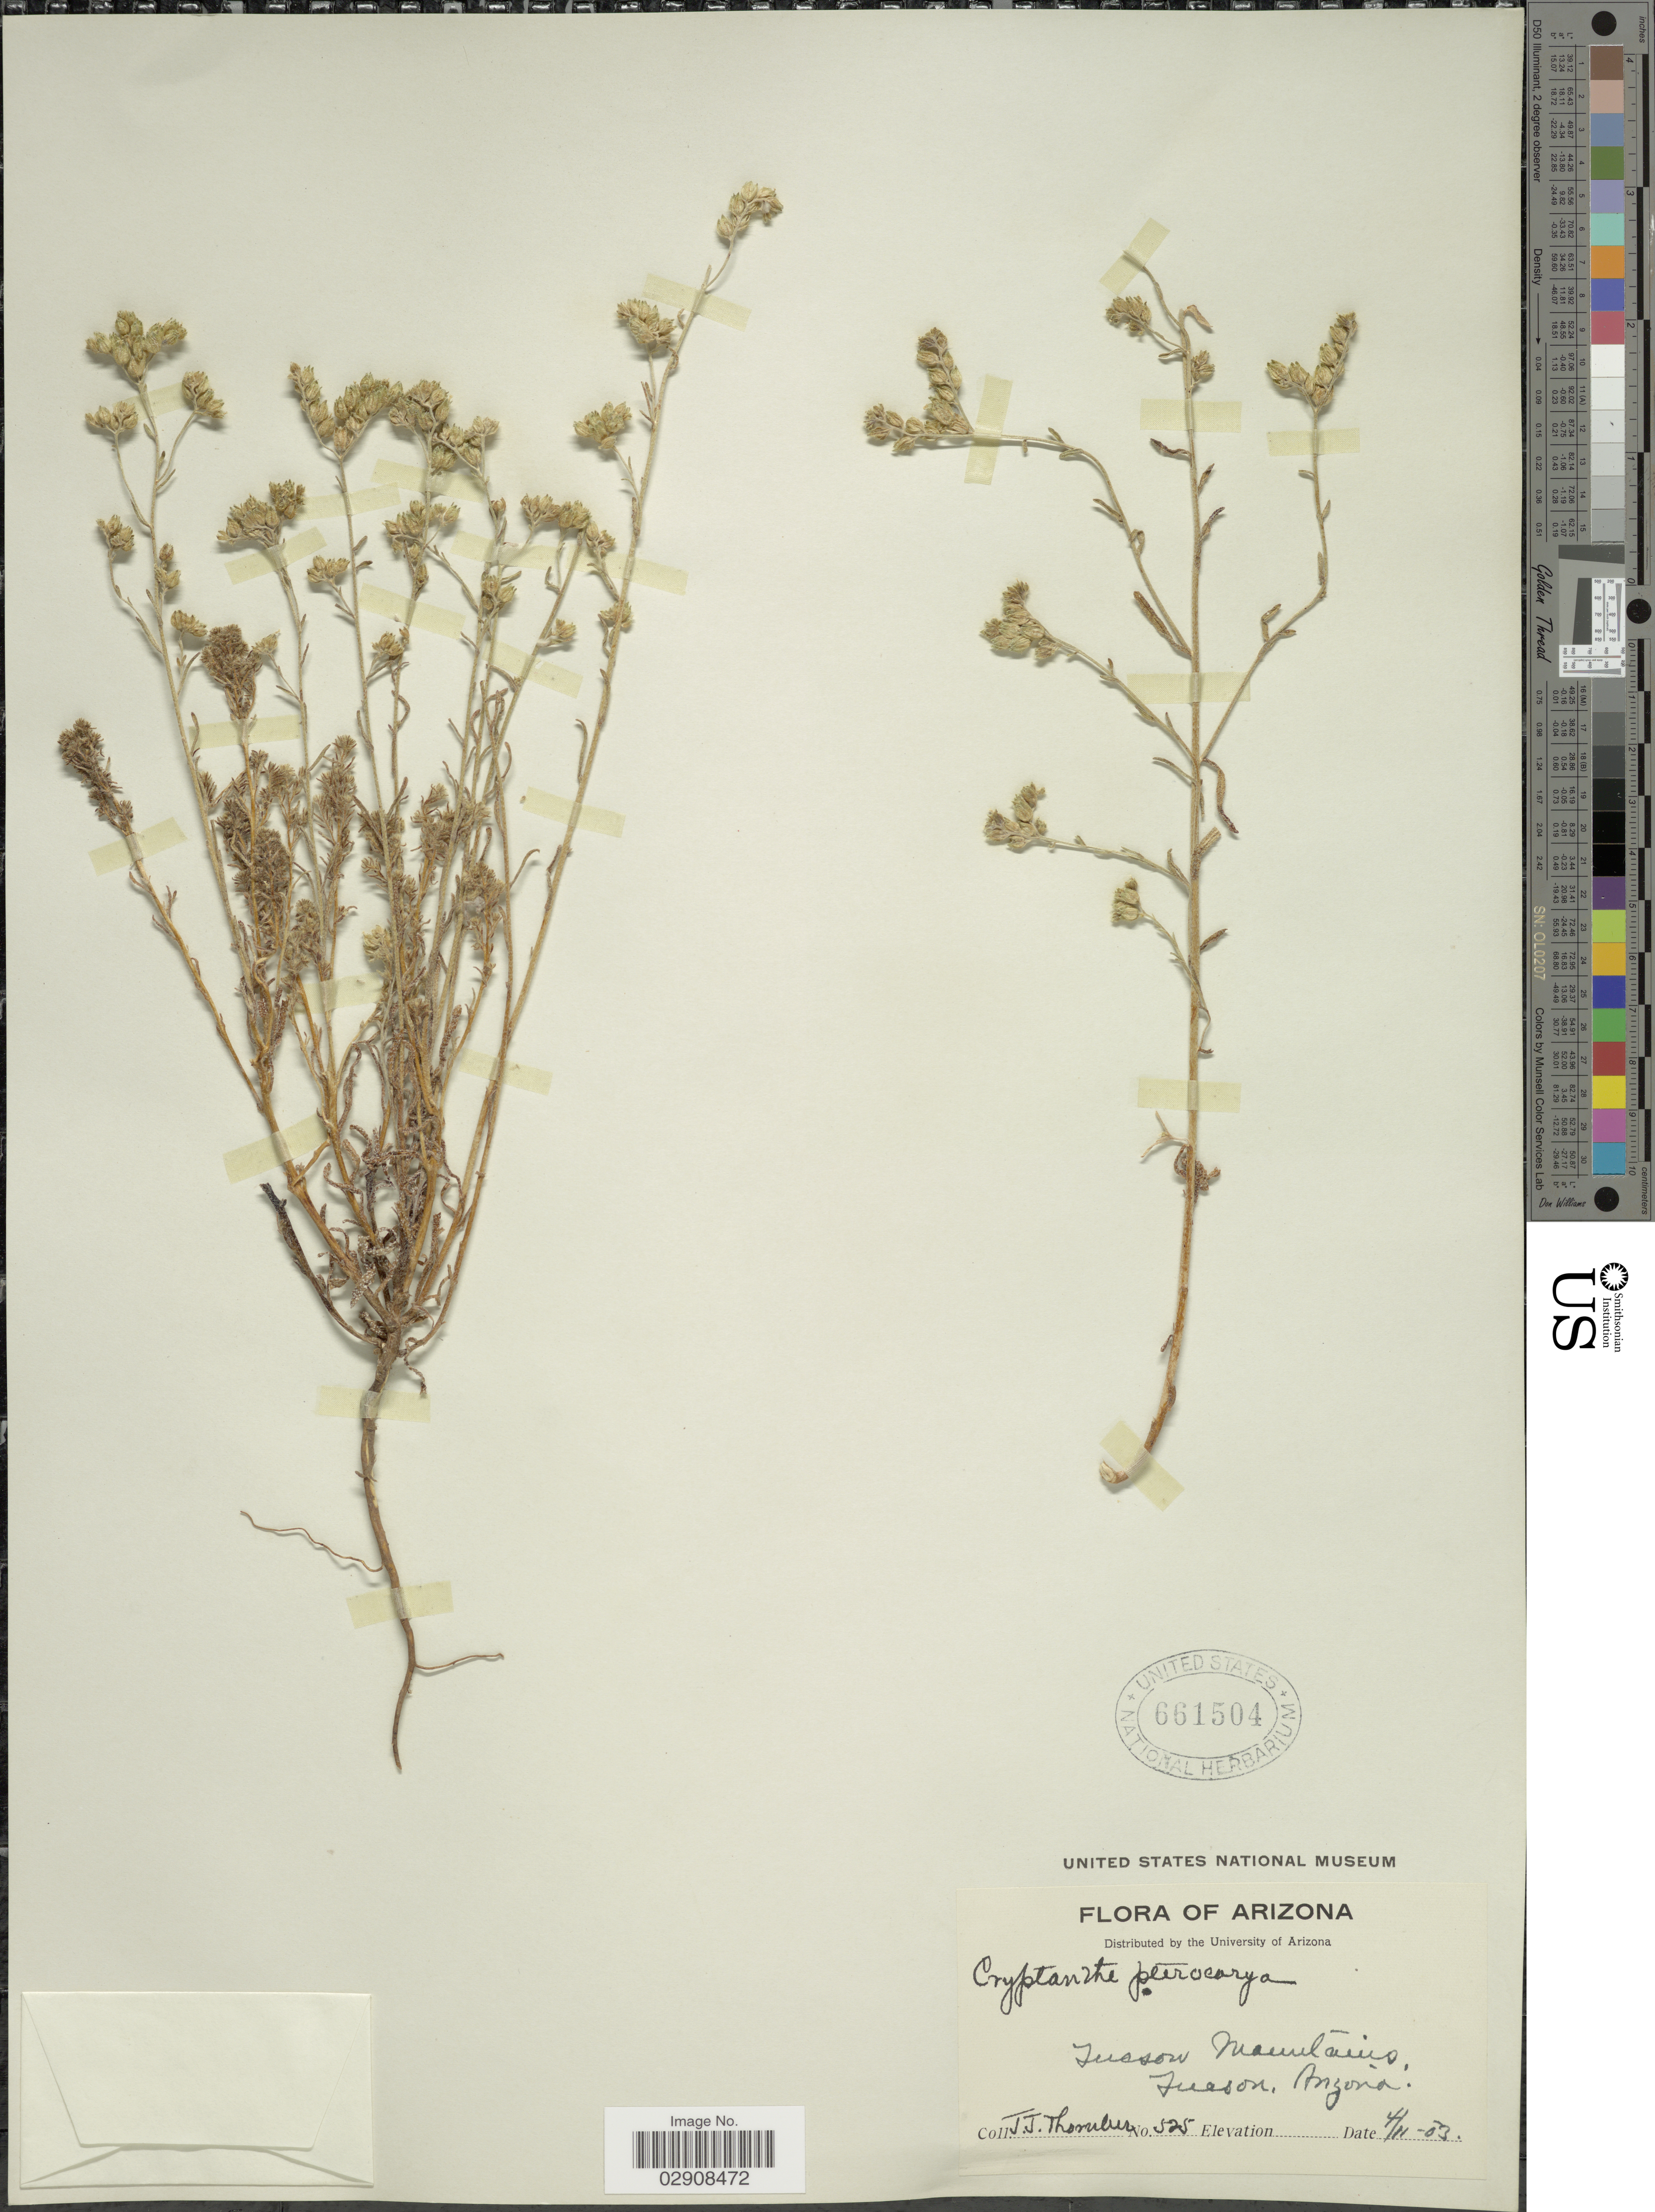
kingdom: Plantae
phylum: Tracheophyta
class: Magnoliopsida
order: Boraginales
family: Boraginaceae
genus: Cryptantha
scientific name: Cryptantha pterocarya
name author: (Torr.) Greene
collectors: J. Thornber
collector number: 525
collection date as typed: Transcribed d/m/y: 11/4/3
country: United States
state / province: Arizona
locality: Tucson Mountains. Tucson.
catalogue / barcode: US 661504